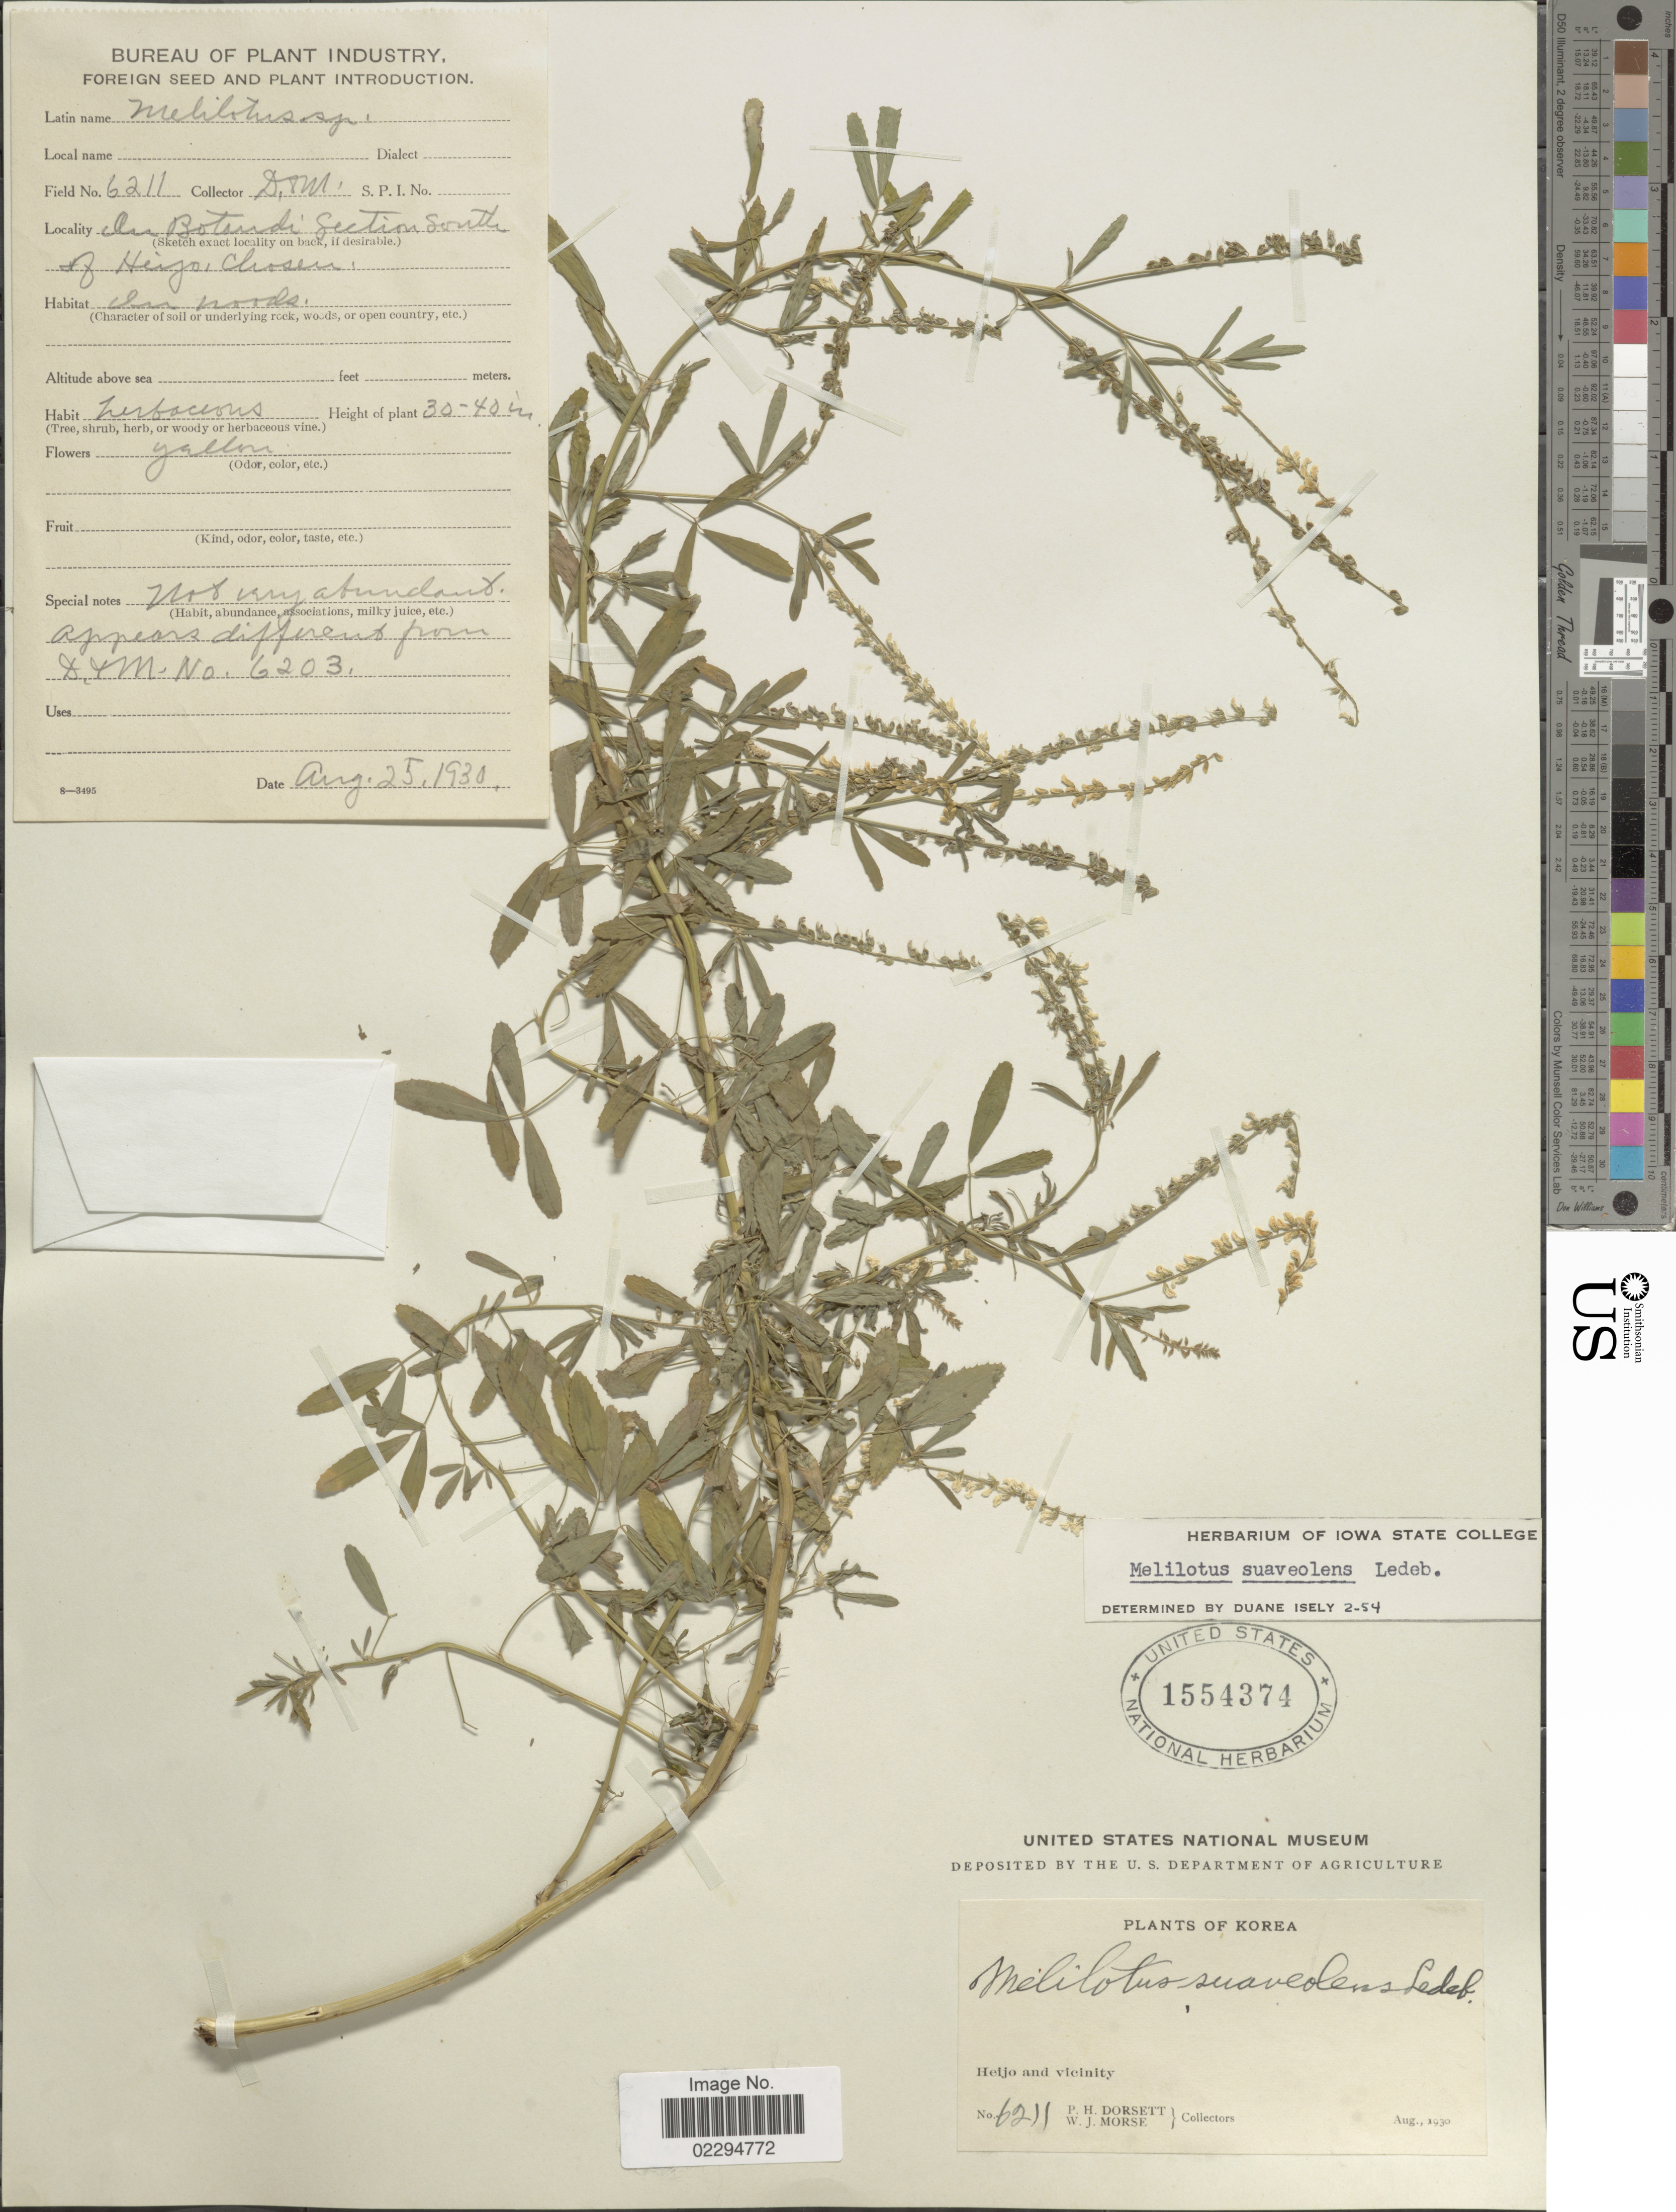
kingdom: Plantae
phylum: Tracheophyta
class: Magnoliopsida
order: Fabales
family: Fabaceae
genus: Melilotus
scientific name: Melilotus suaveolens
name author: Ledeb.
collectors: P. H. Dorsett & W. J. Morse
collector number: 6211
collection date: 1930-08-25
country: North Korea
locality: Korea, Heijo and vicinity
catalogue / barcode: US 1554374